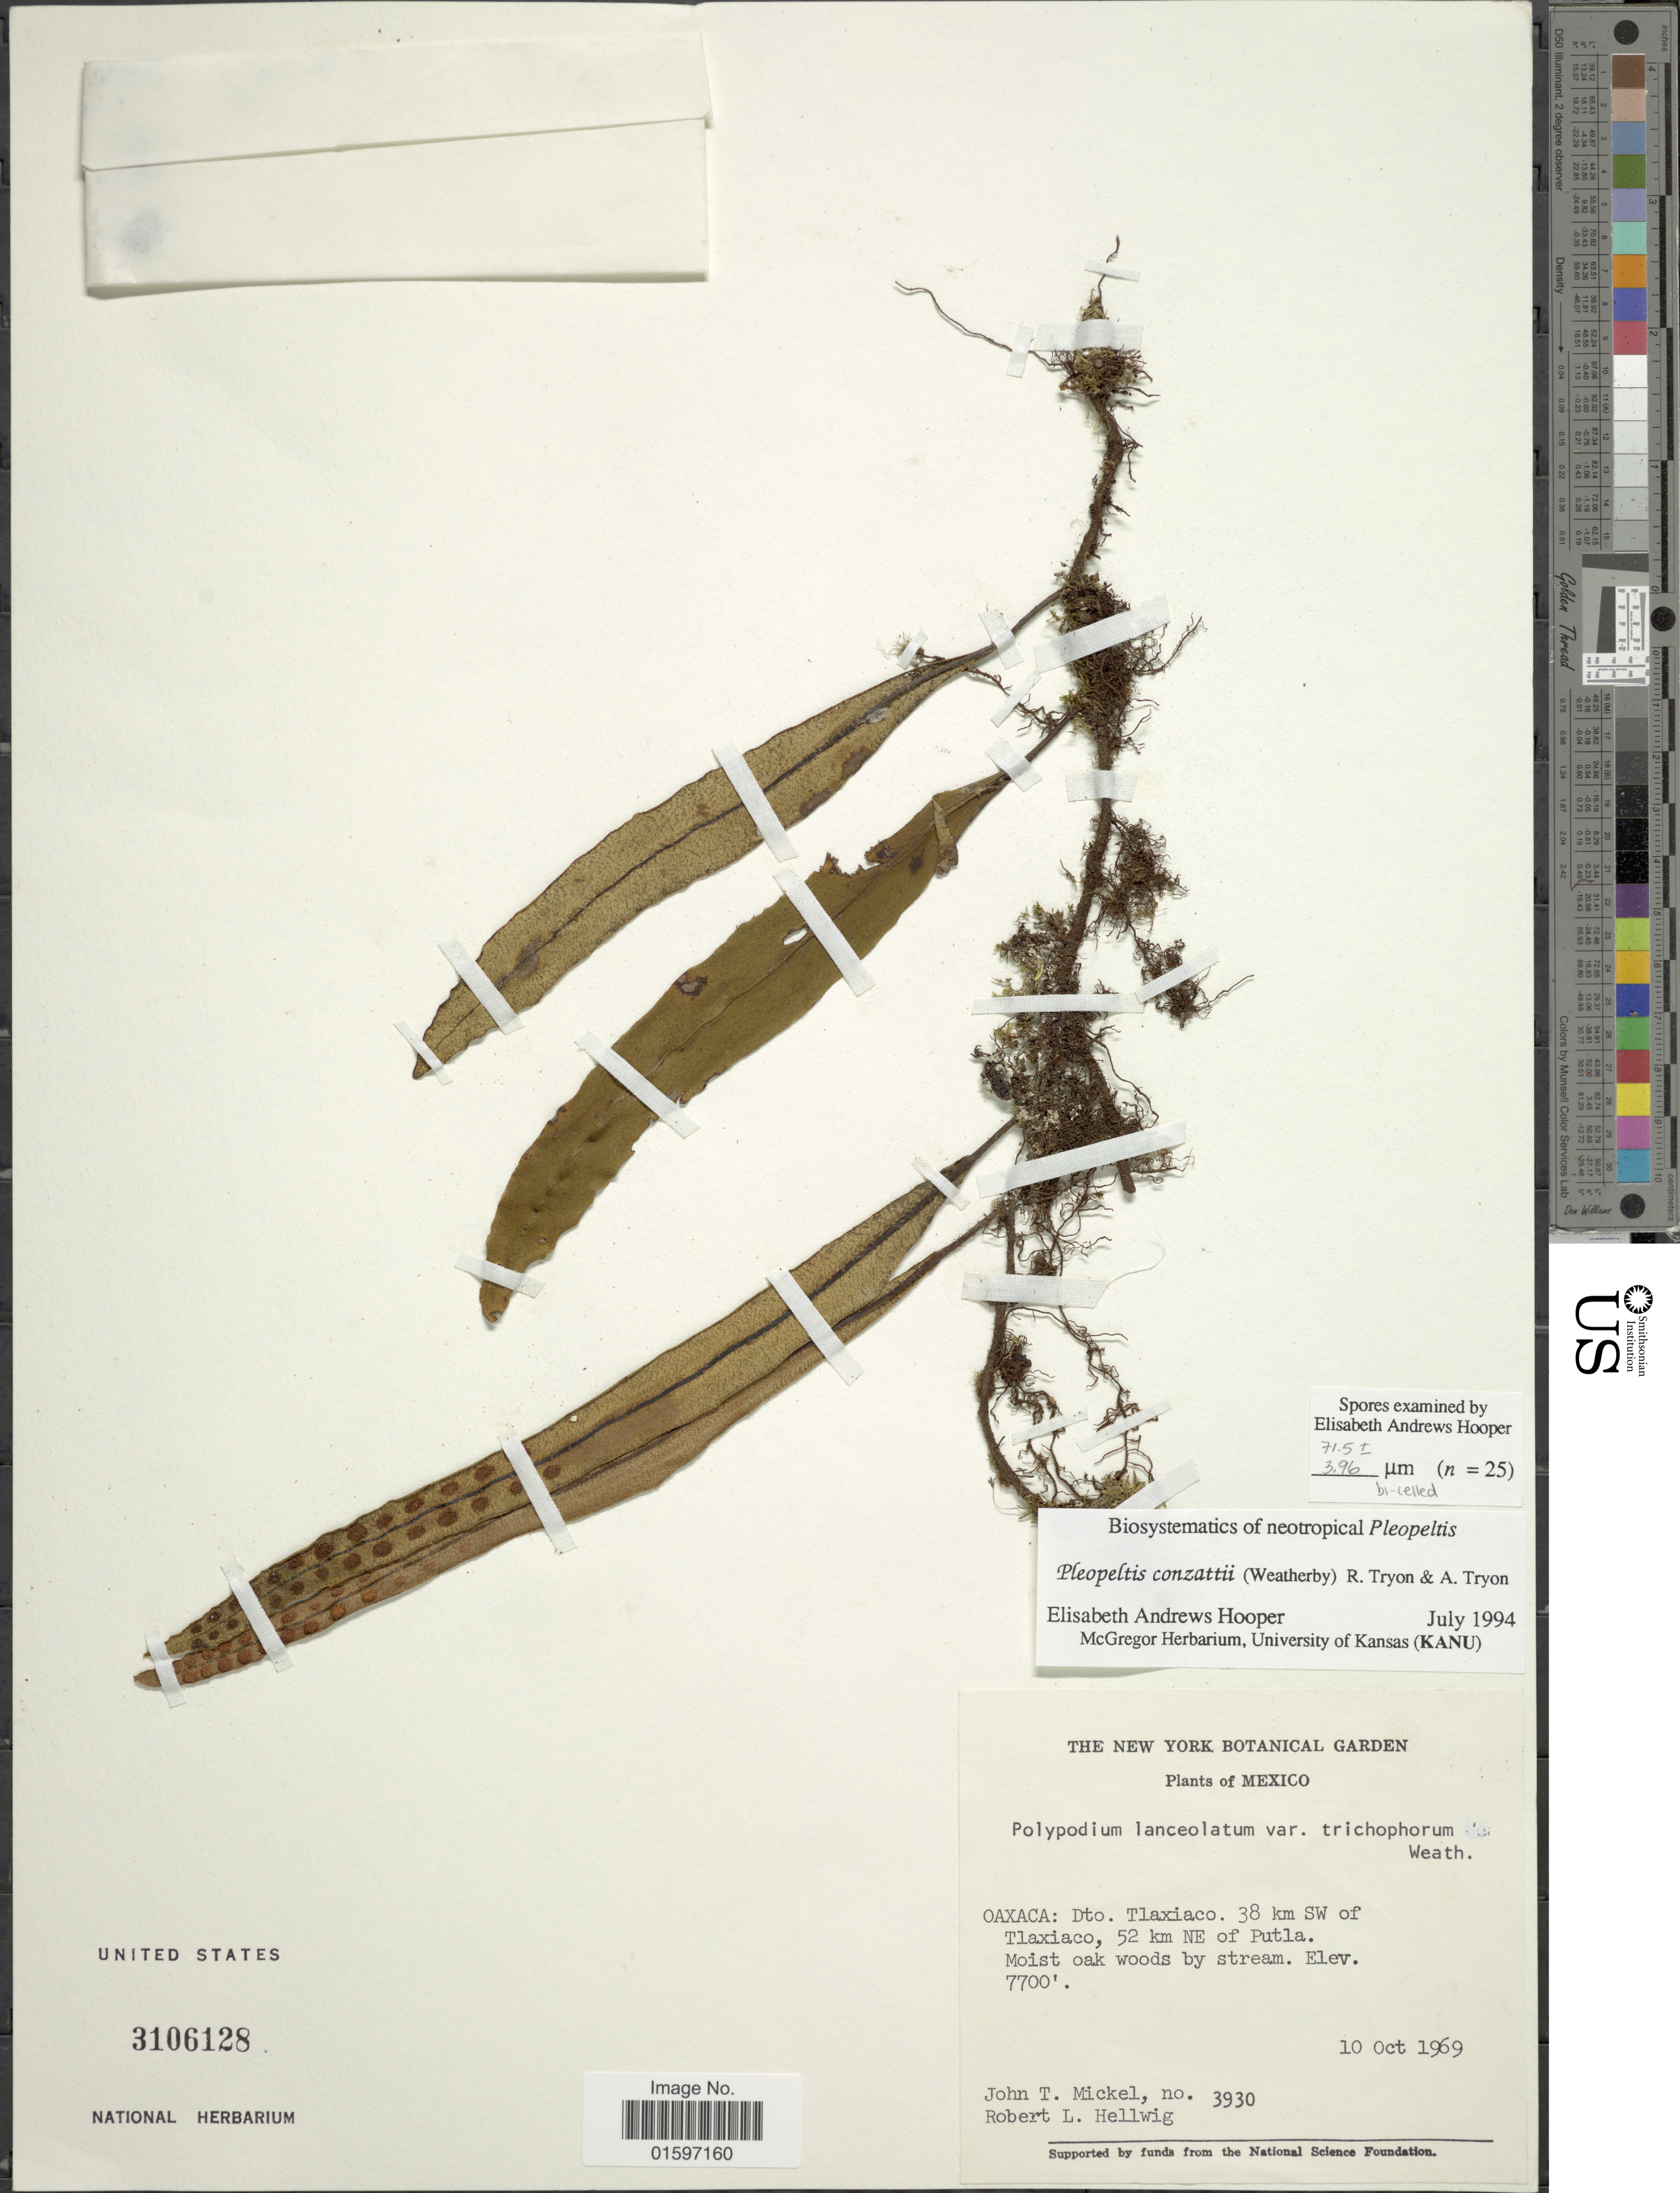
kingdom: Plantae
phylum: Tracheophyta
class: Polypodiopsida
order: Polypodiales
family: Polypodiaceae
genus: Pleopeltis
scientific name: Pleopeltis conzattii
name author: (Weath.) R.M. Tryon & A.F. Tryon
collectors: J. T. Mickel & R. Hellwig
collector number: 3930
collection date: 1969-10-10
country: Mexico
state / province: Oaxaca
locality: Dto. Tlaxiaco, 38 km SW of Tlaxiaco, 52 km NE of Putla, moist oak woods by stream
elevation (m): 2347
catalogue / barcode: US 3106128